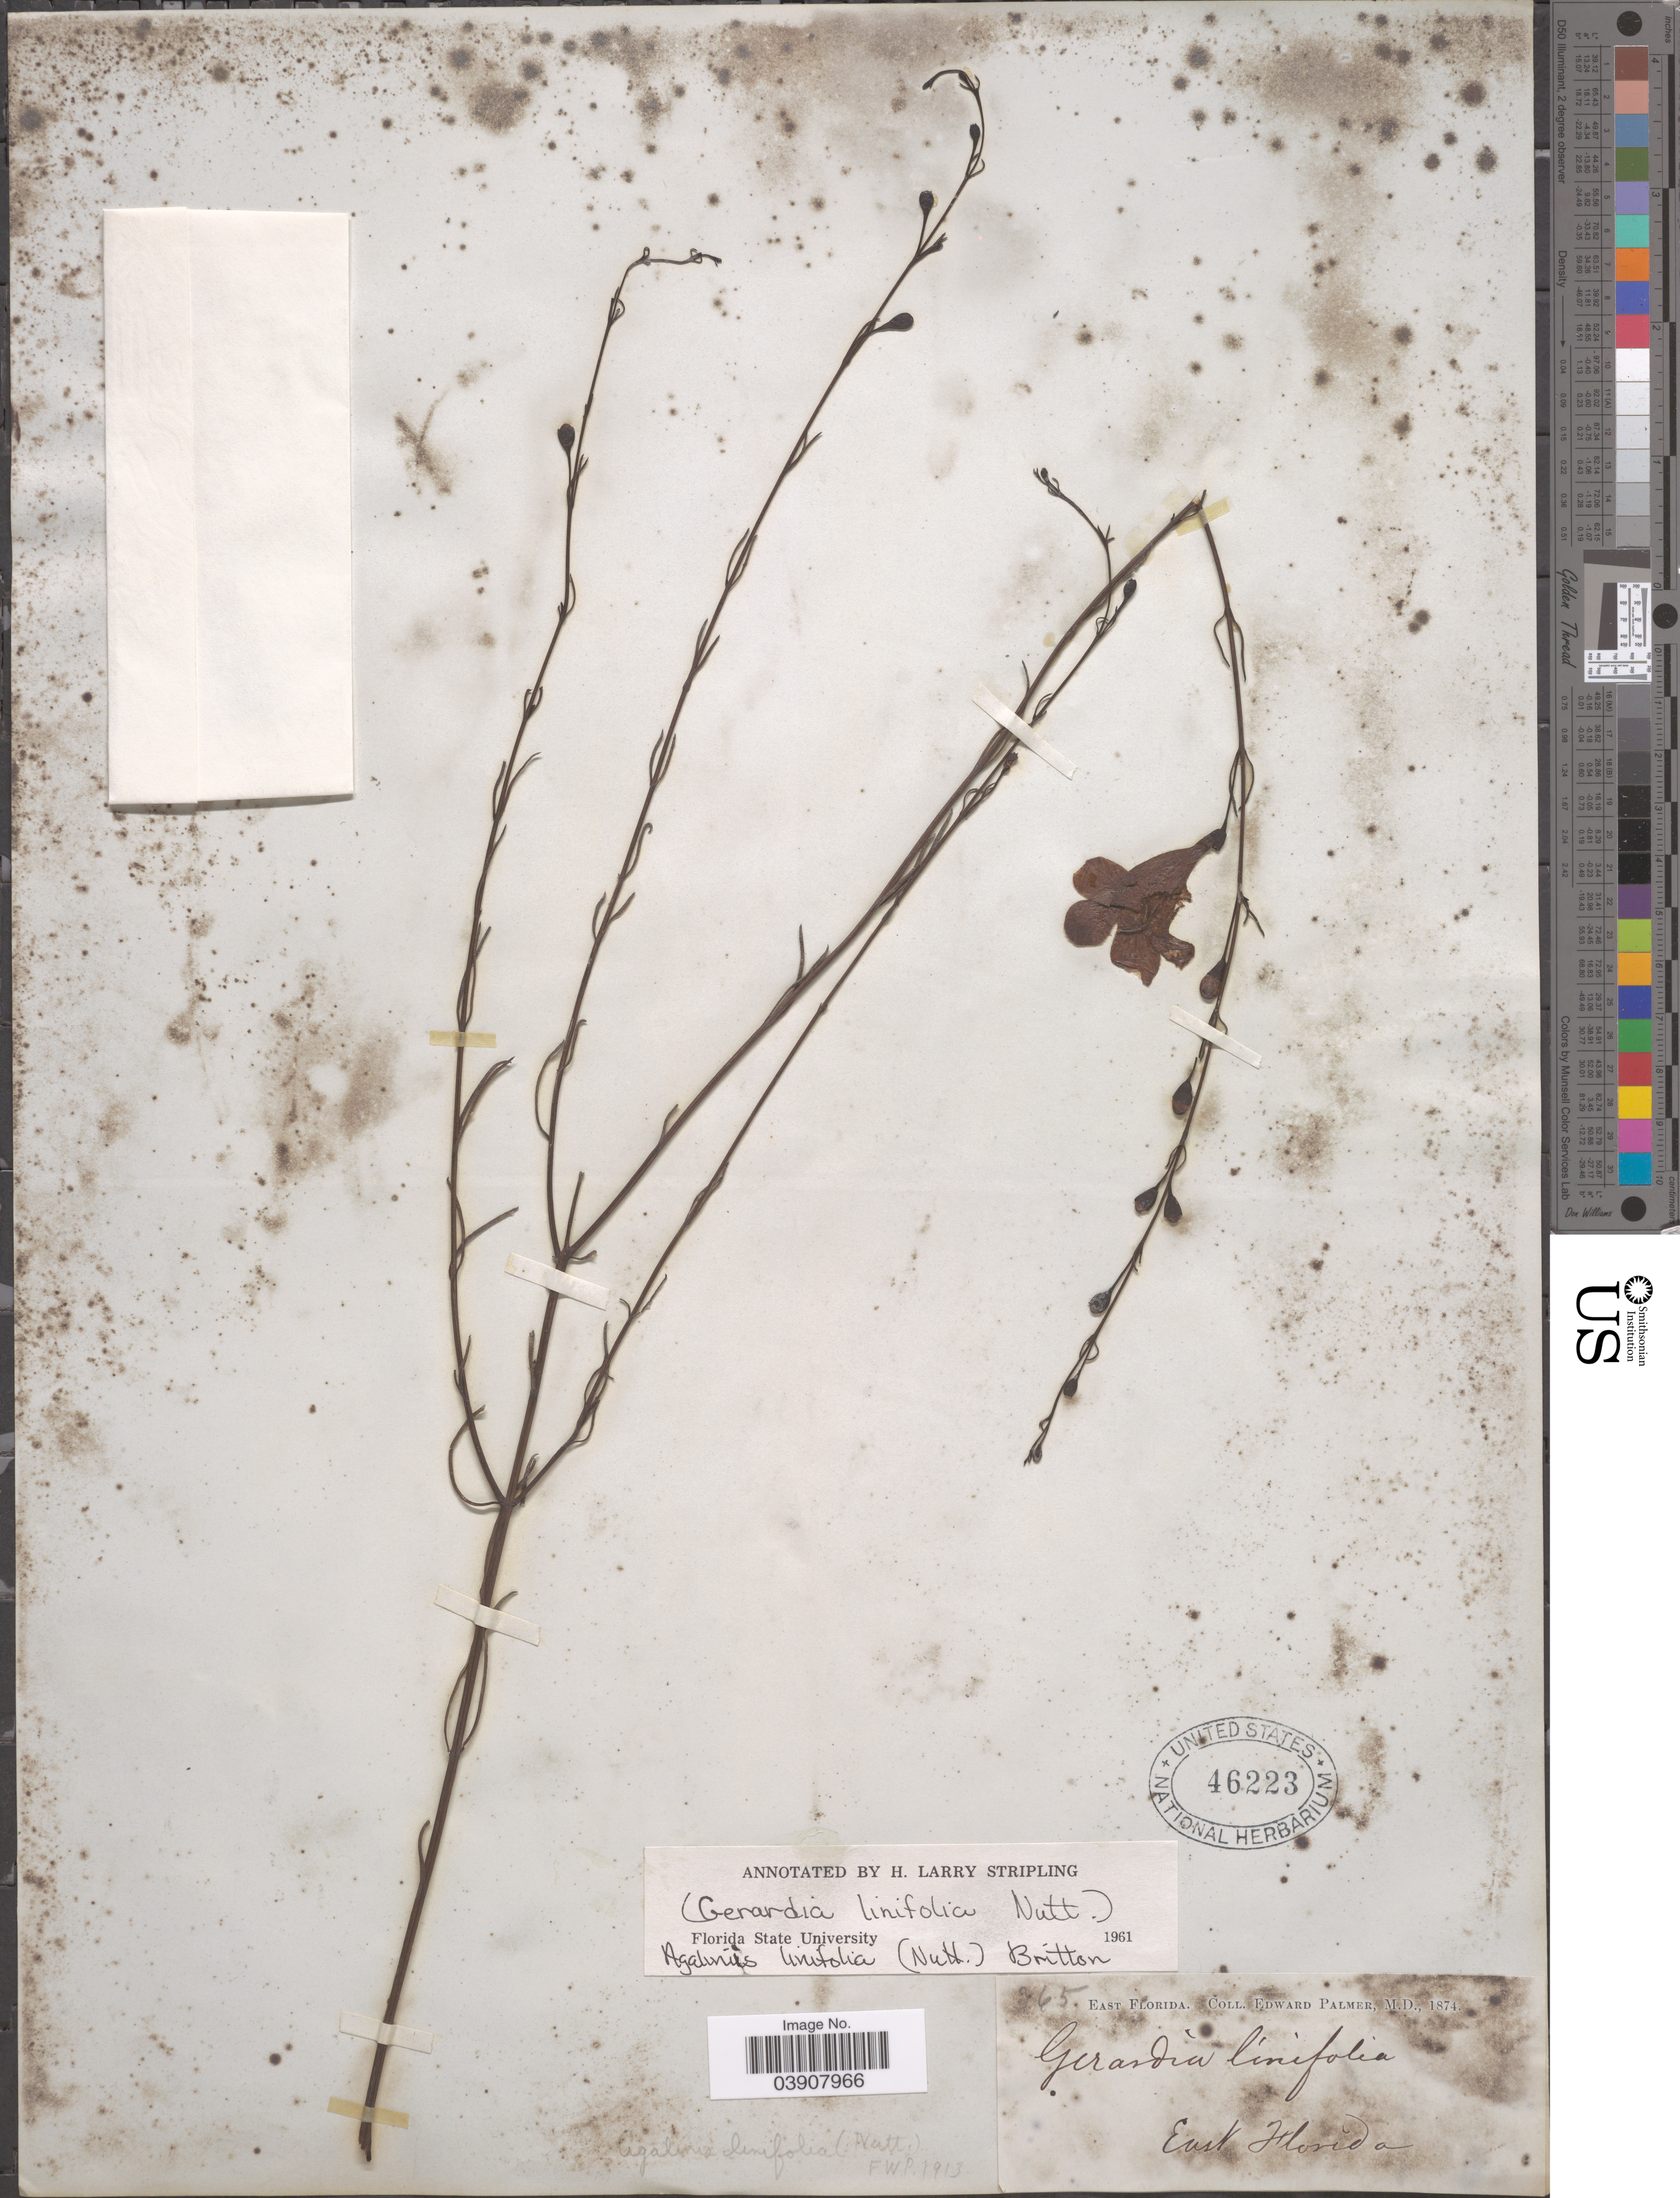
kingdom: Plantae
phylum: Tracheophyta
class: Magnoliopsida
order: Lamiales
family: Orobanchaceae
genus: Agalinis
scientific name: Agalinis linifolia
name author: (Nutt.) Britton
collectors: E. Palmer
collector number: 365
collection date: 1874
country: United States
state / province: Florida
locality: East Florida.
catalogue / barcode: US 46223